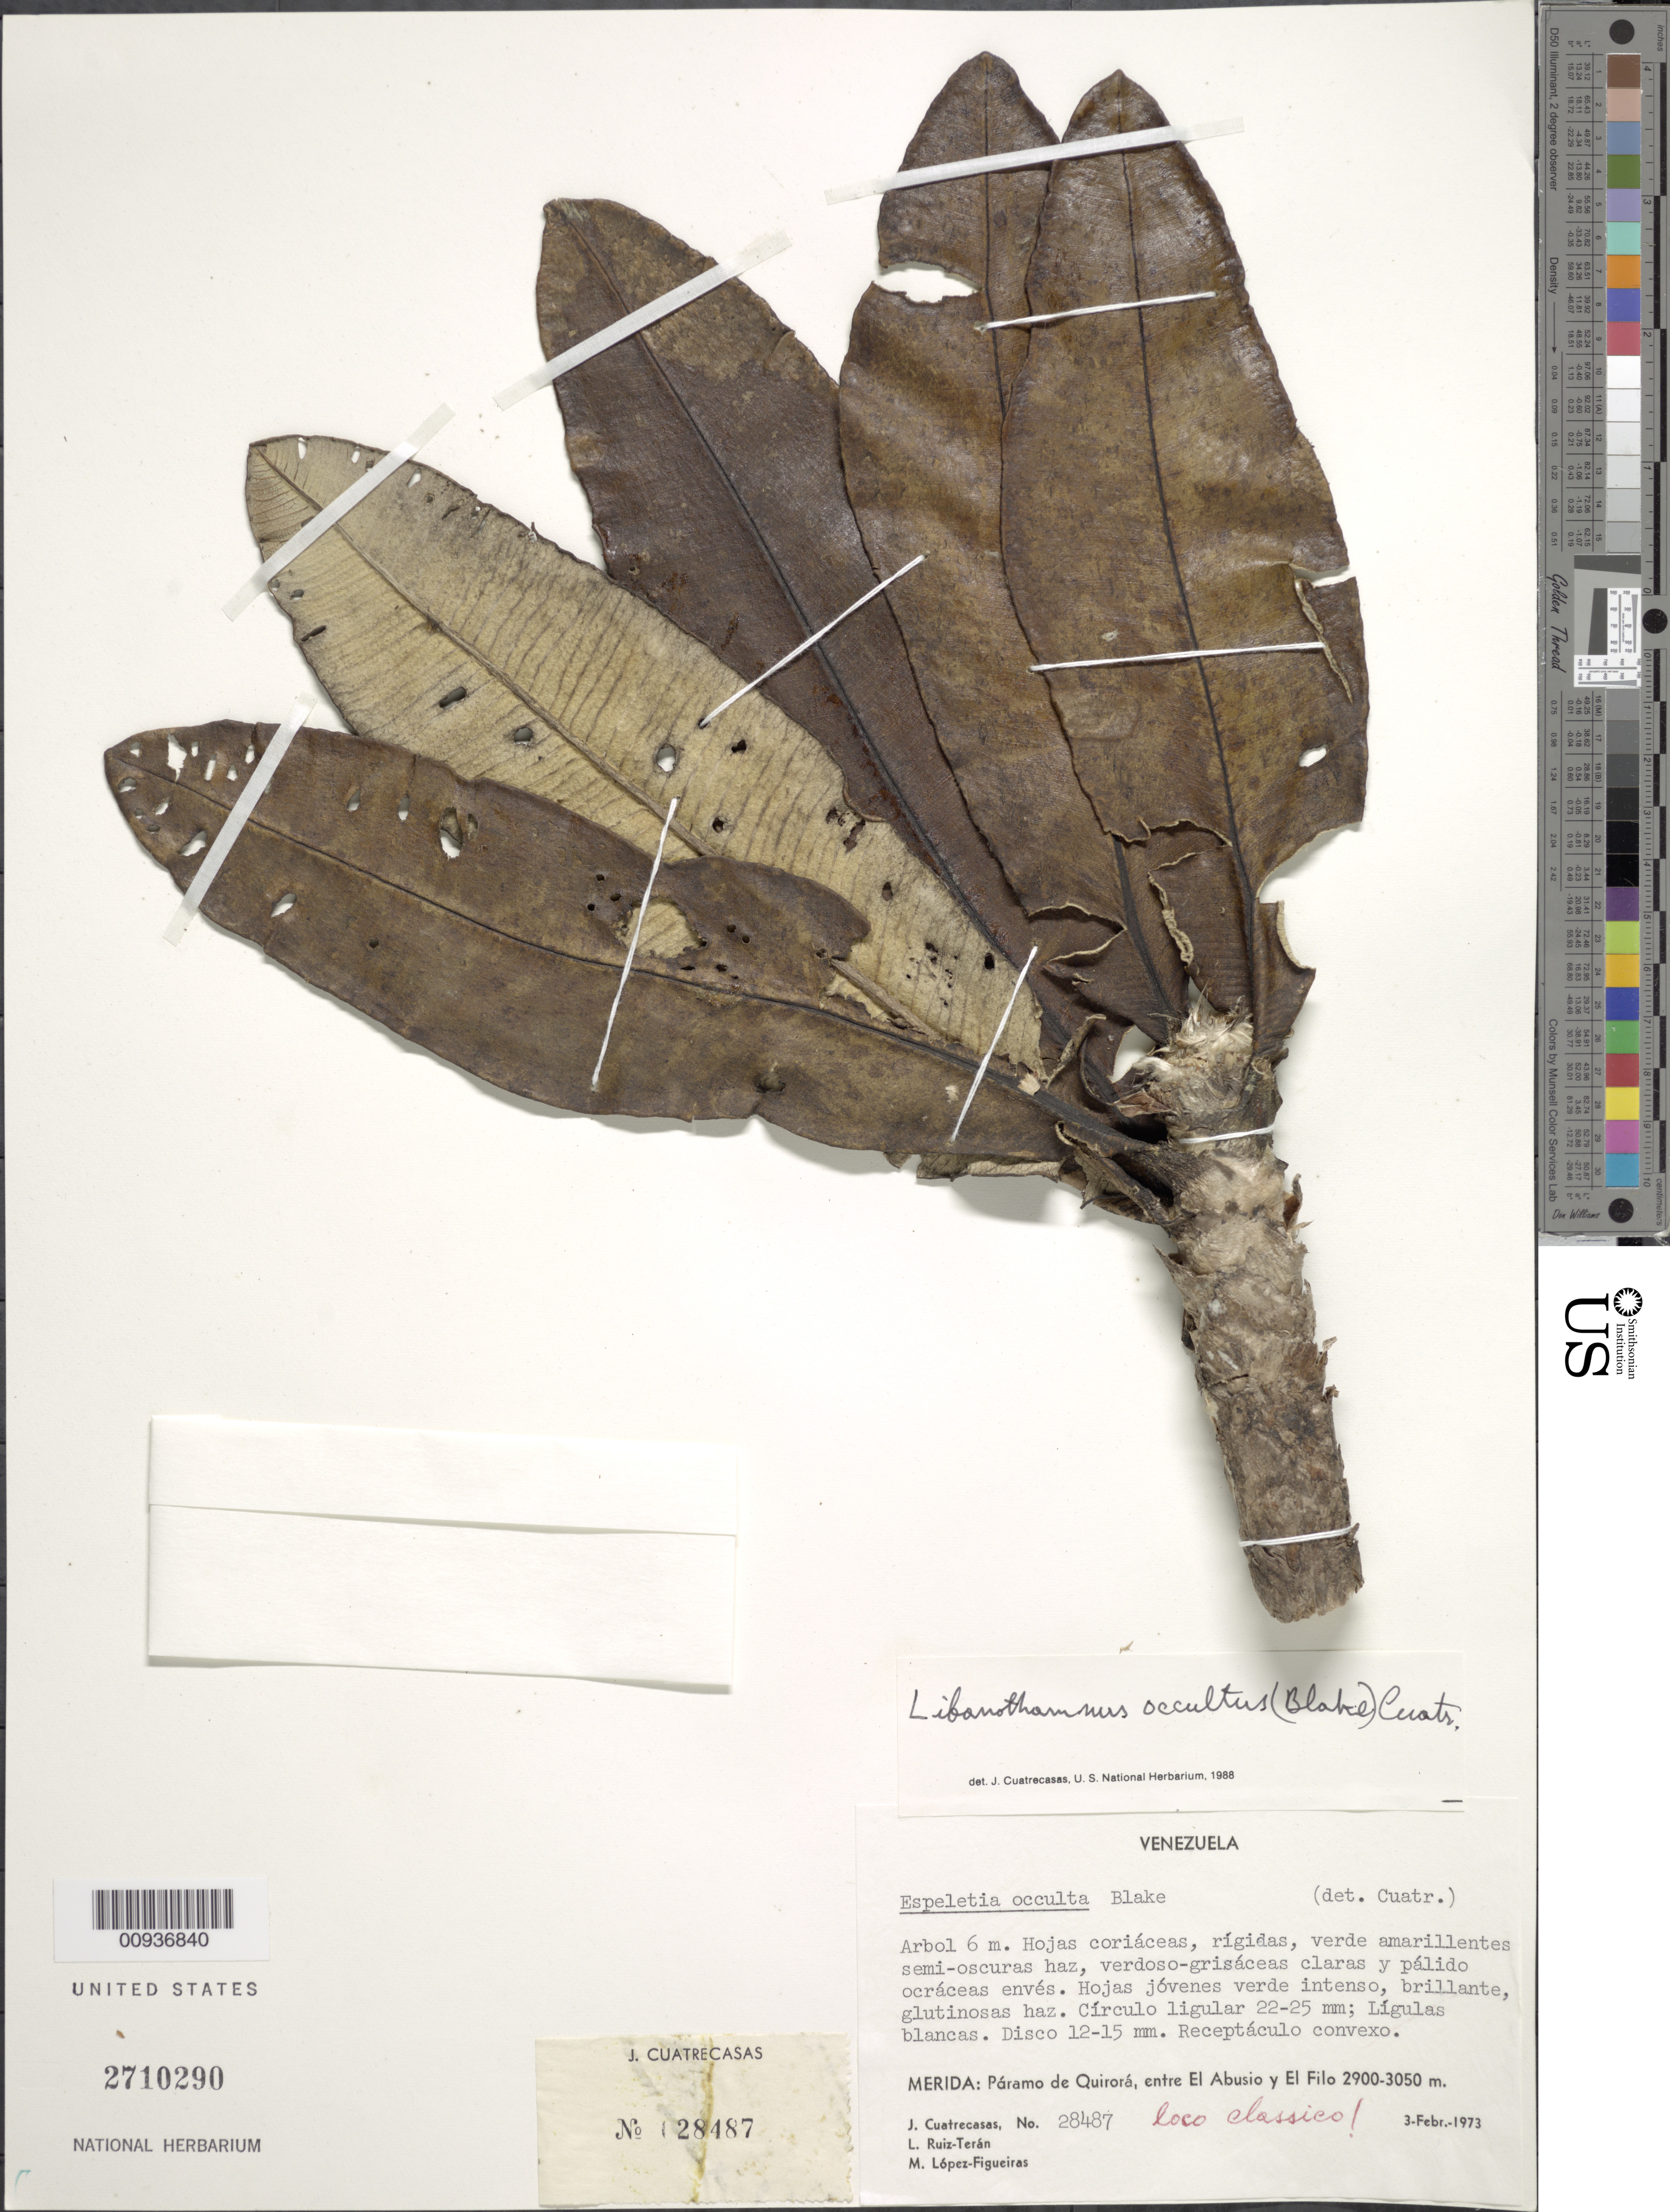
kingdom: Plantae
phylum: Tracheophyta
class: Magnoliopsida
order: Asterales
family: Asteraceae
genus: Libanothamnus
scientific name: Libanothamnus occultus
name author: (S.F. Blake) Cuatrec.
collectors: J. Cuatrecasas, L. E. Ruíz-Terán & M. López Figueiras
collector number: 28487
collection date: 1973-02-03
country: Venezuela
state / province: Mérida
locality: Páramo de Quirorá. Entre El Abusio y El Filo.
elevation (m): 2900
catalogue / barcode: US 2710290